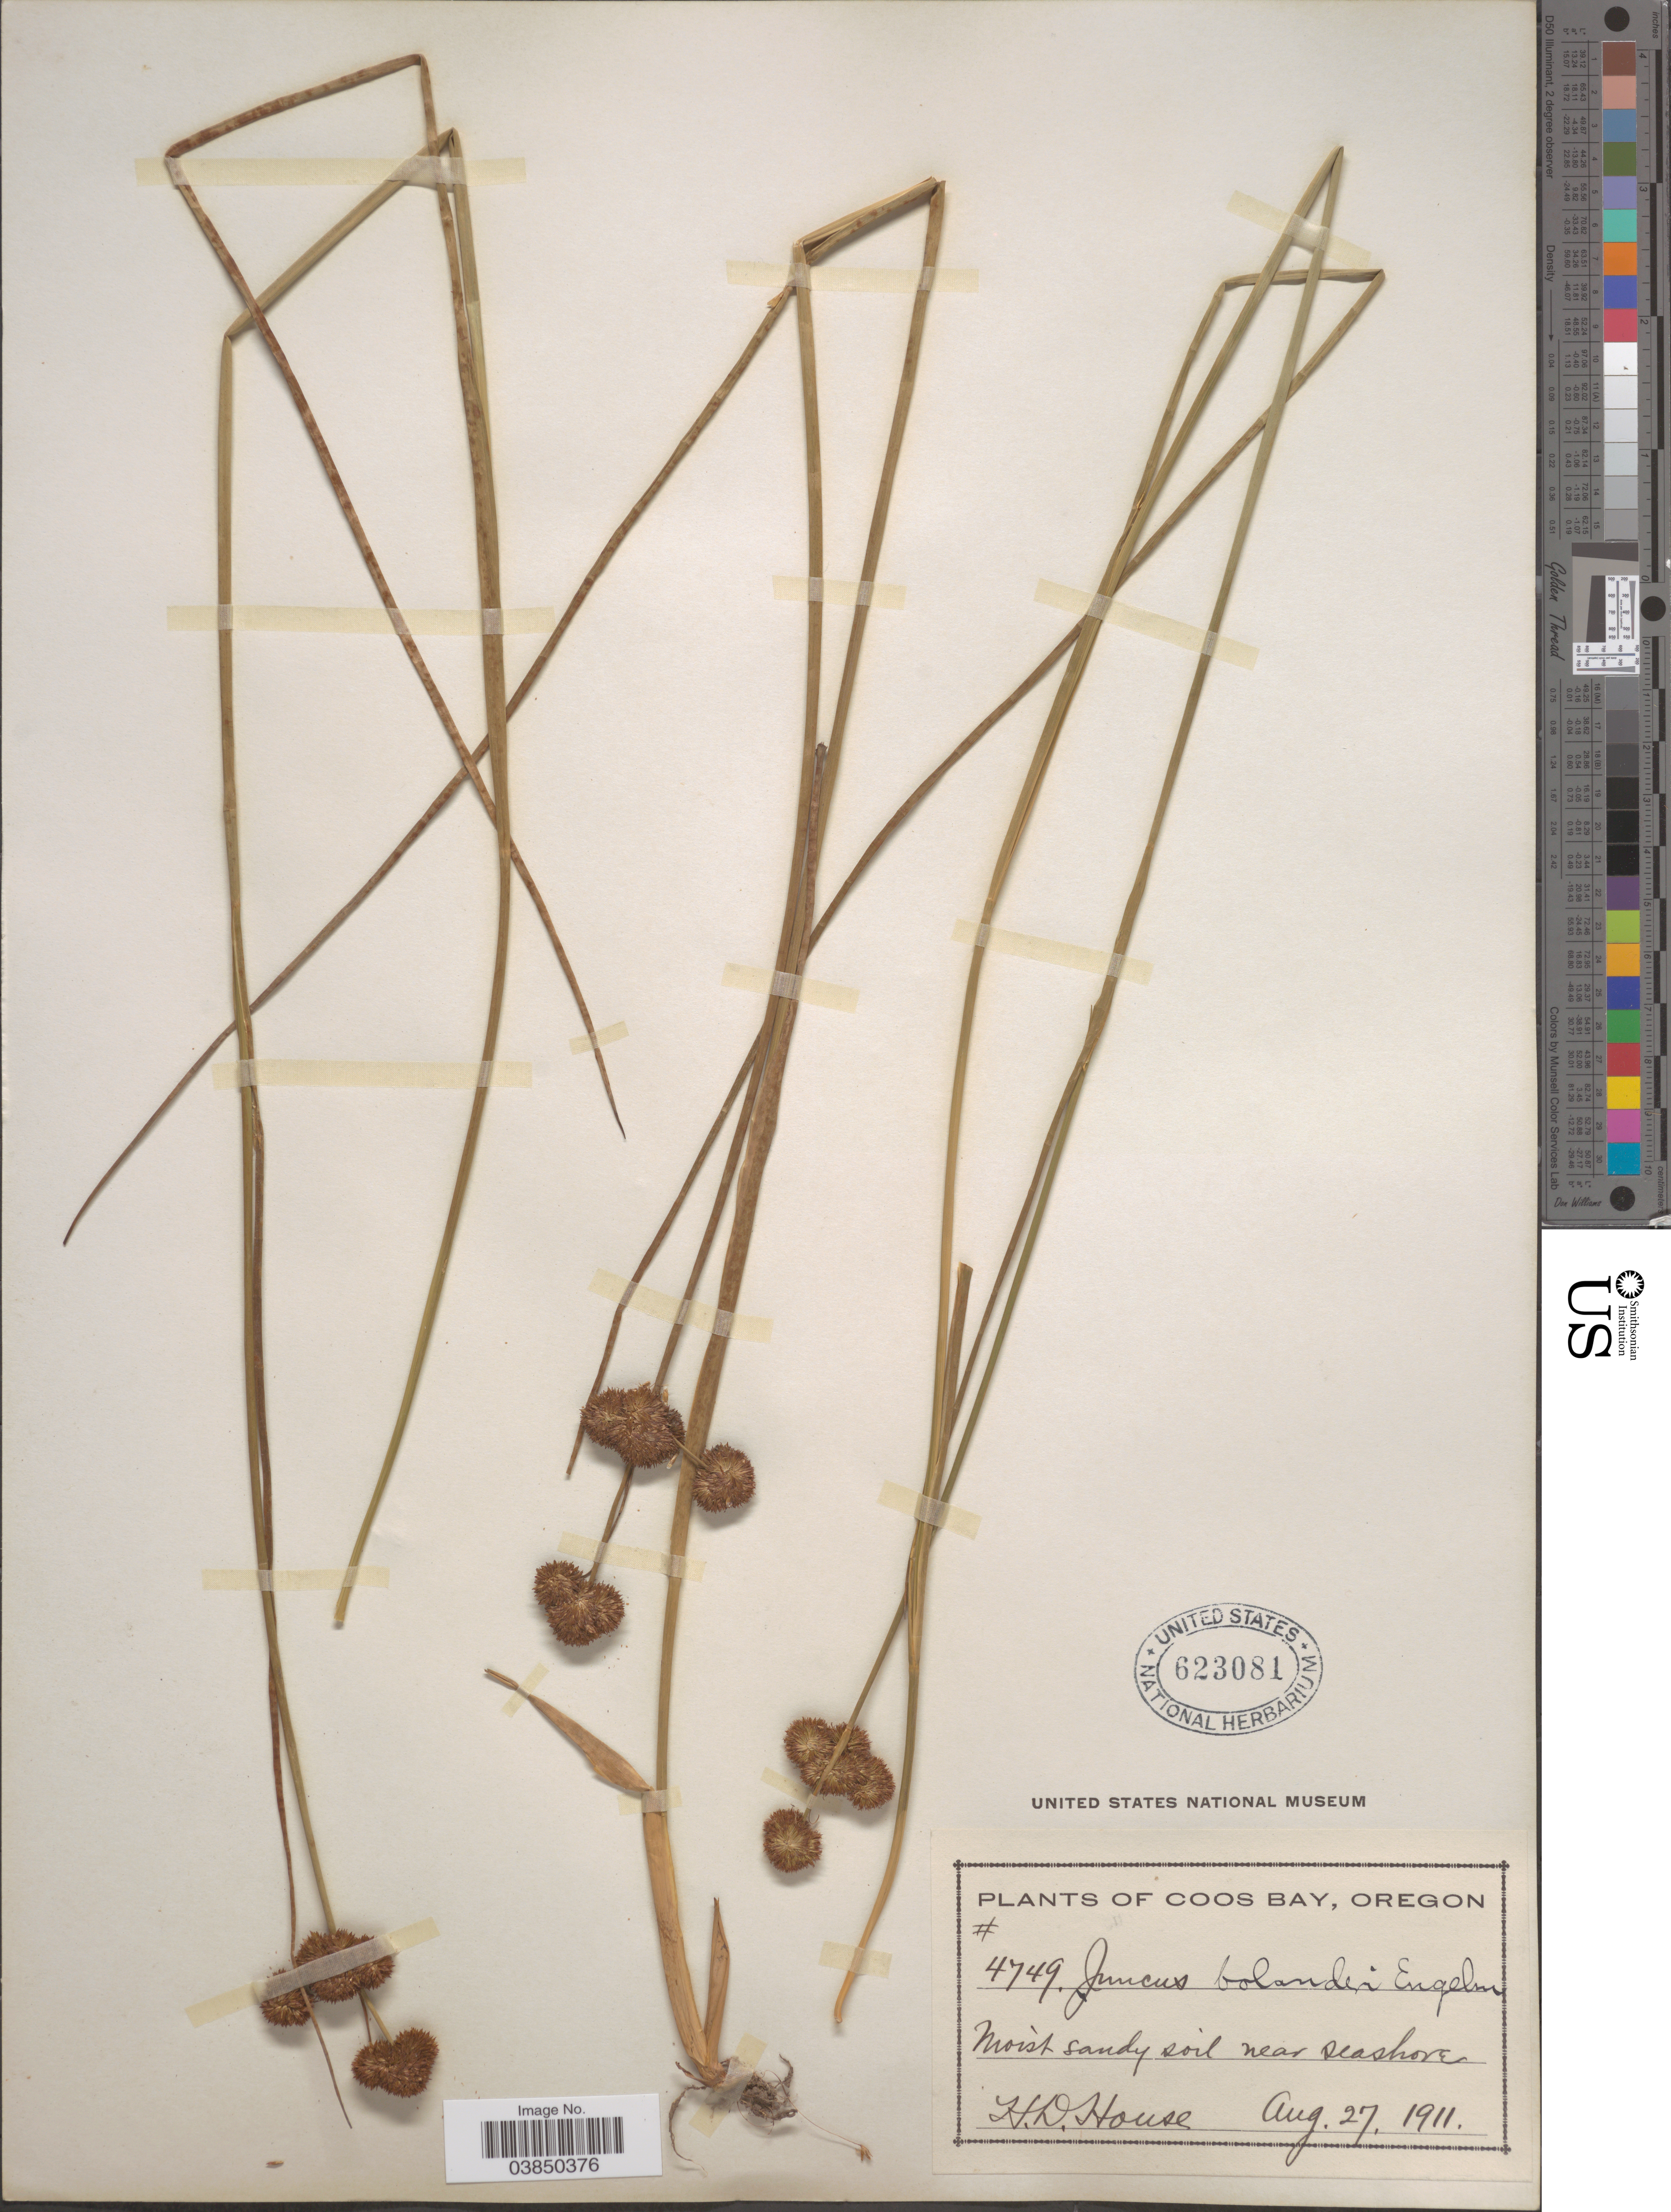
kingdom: Plantae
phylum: Tracheophyta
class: Liliopsida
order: Poales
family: Juncaceae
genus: Juncus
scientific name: Juncus bolanderi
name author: Engelm.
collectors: H. D. House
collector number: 4749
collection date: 1911-08-27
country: United States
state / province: Oregon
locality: Coos Bay. Near seashore.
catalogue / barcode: US 623081